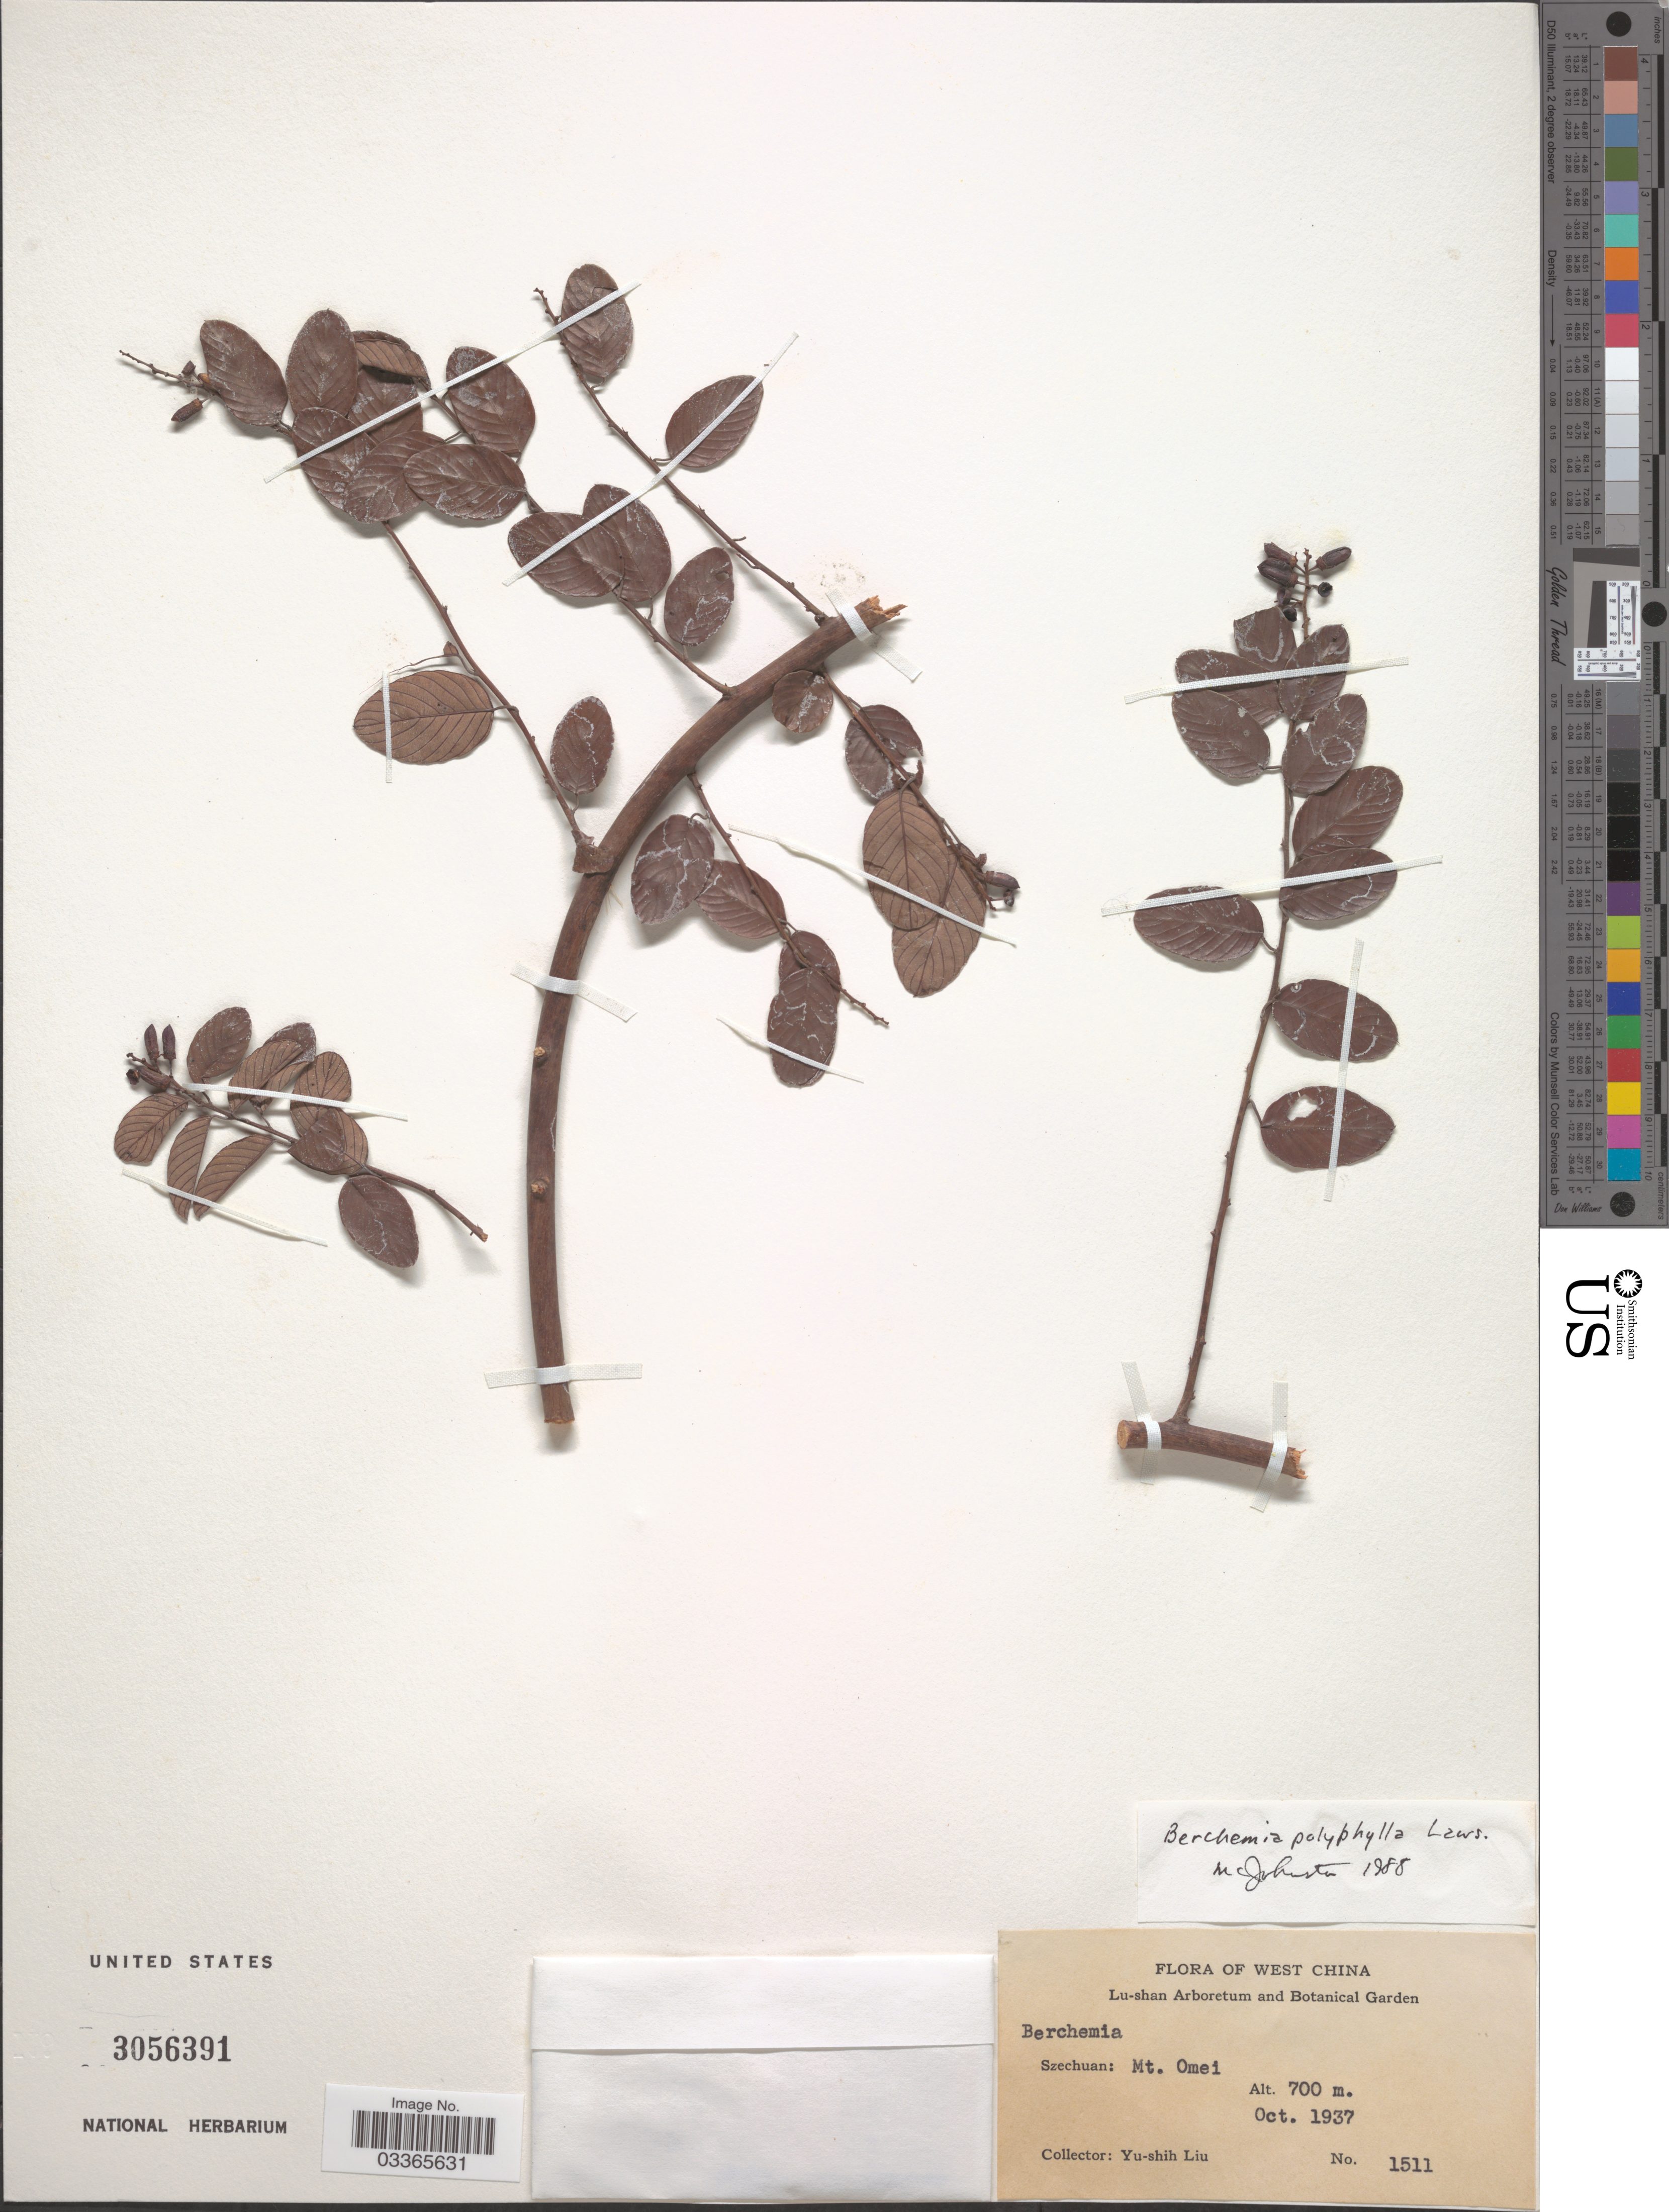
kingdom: Plantae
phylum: Tracheophyta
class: Magnoliopsida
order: Rosales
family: Rhamnaceae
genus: Berchemia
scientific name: Berchemia polyphylla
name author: Wall. ex M.A. Lawson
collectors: Y.-S. Liu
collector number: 1511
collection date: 1937-10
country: China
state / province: Sichuan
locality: West China, Szechuan: Mt. Omei.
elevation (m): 700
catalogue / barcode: US 3056391